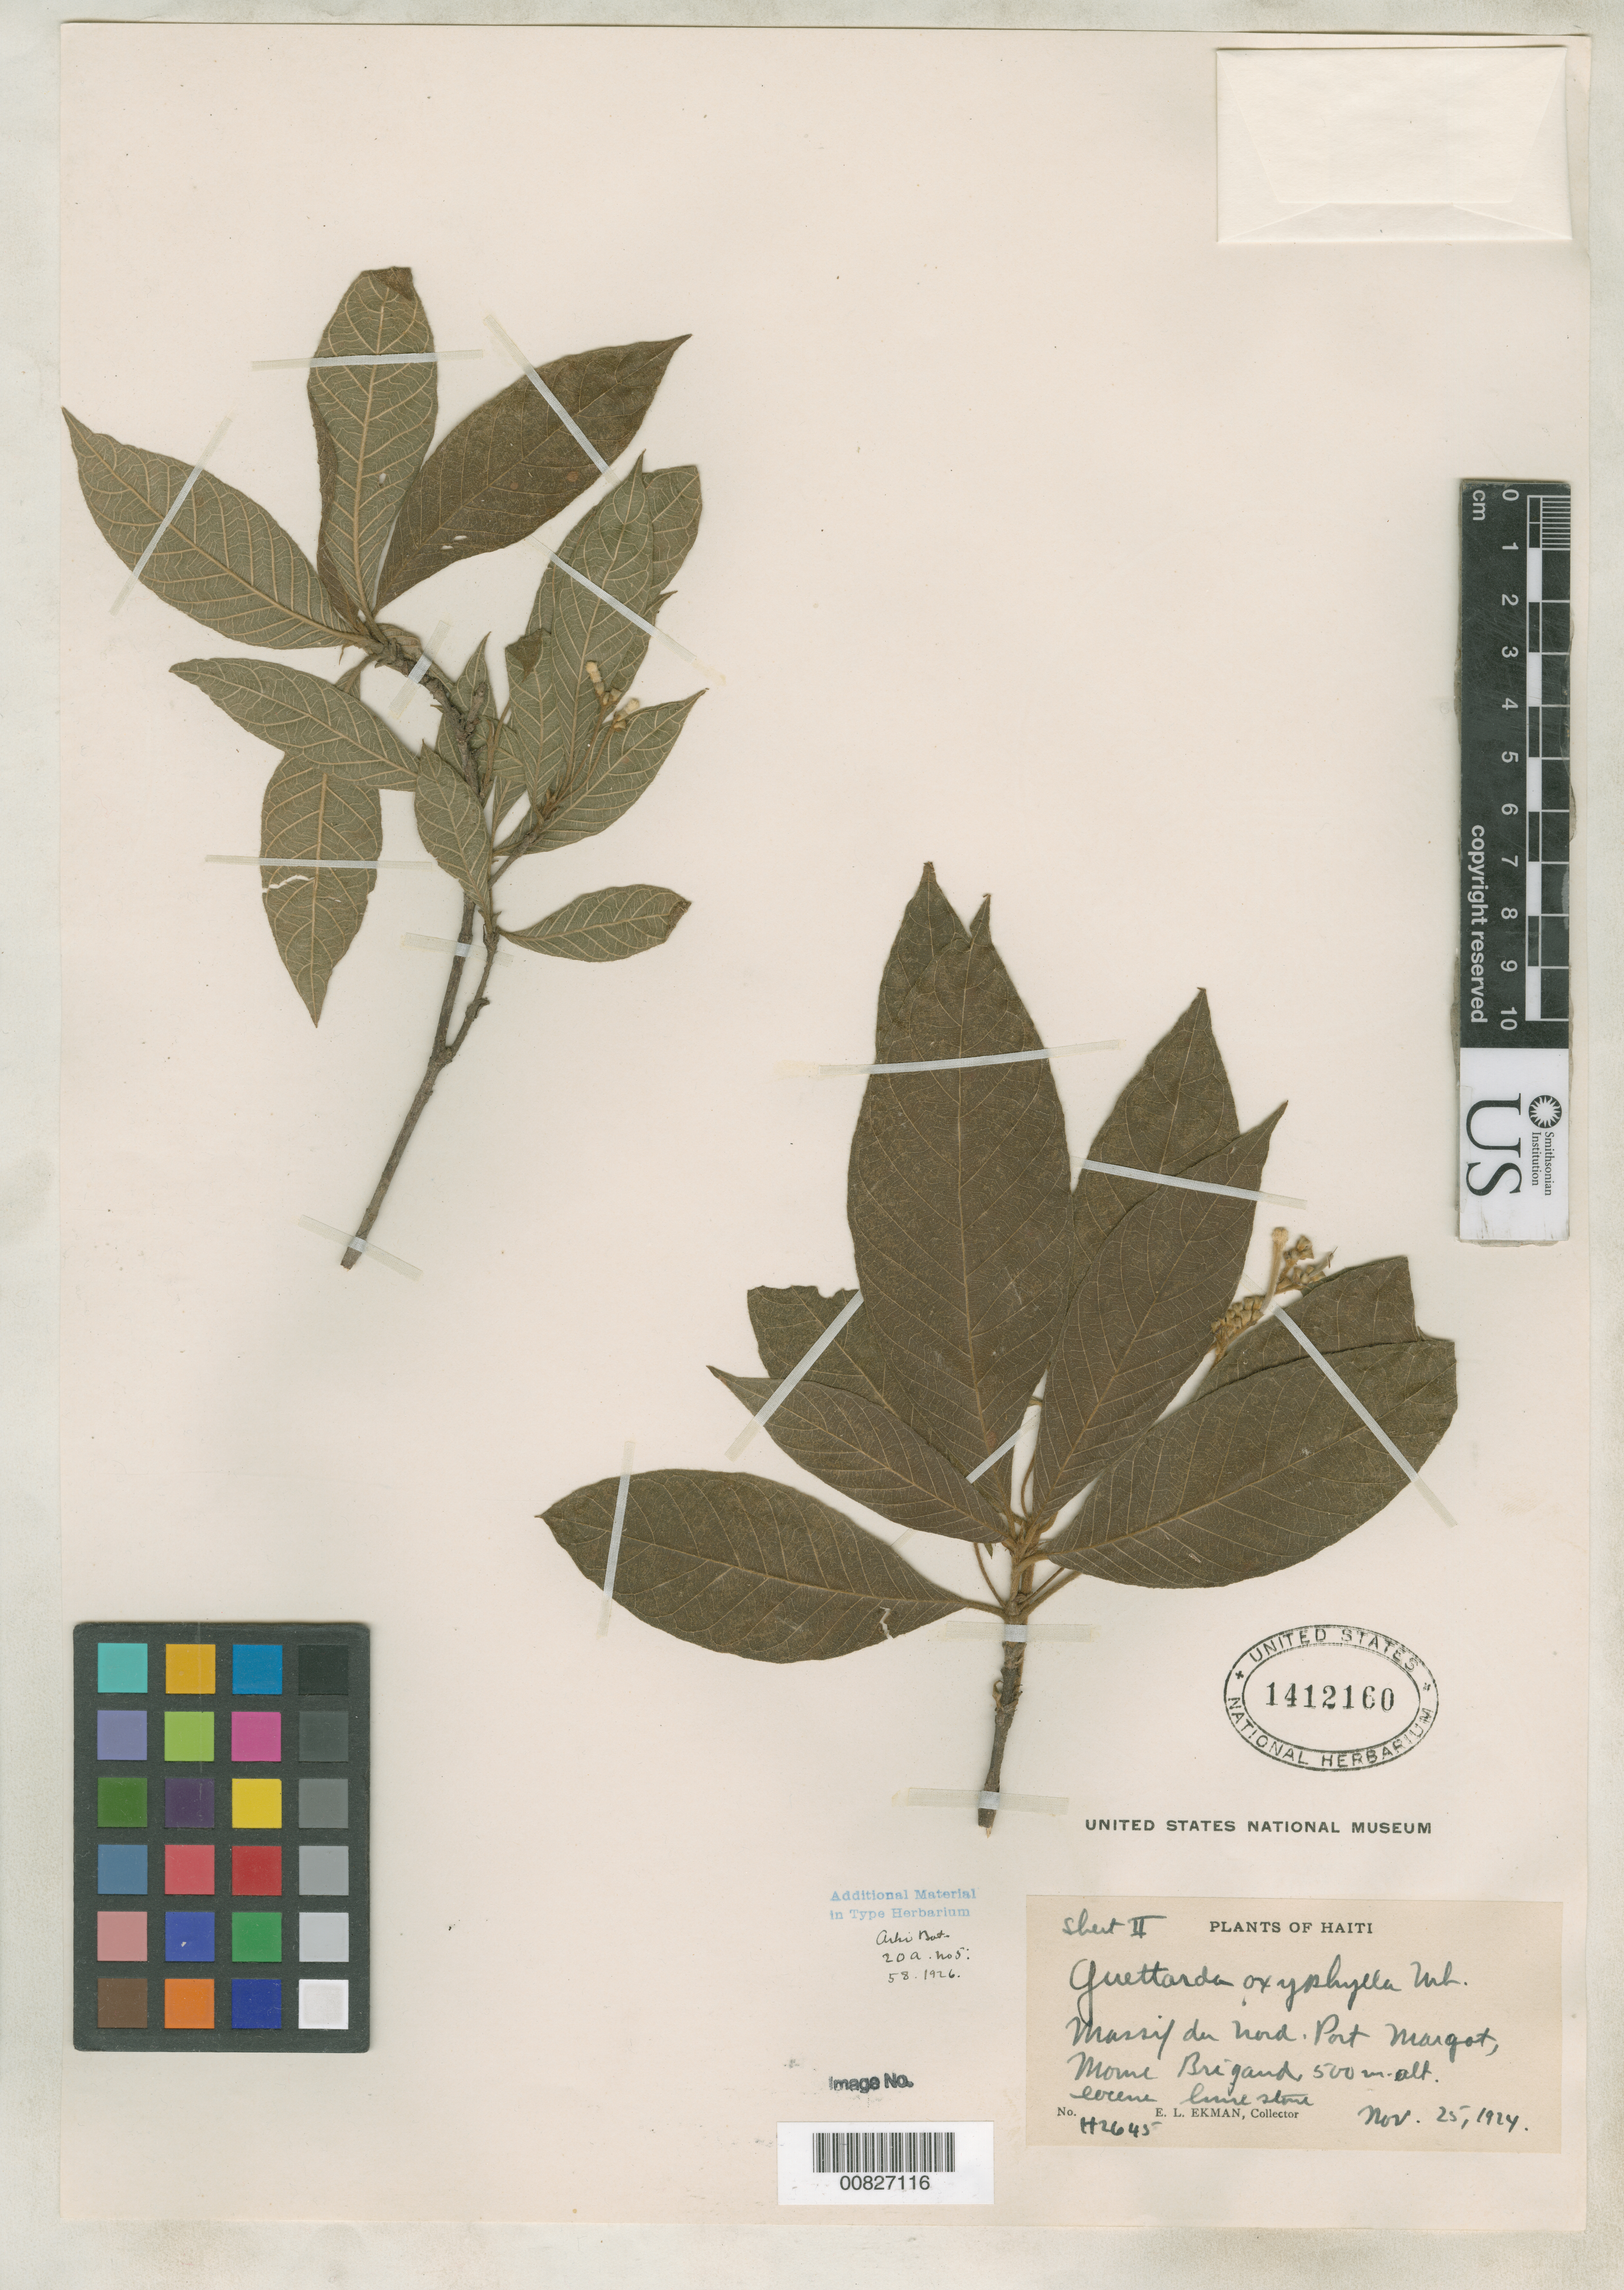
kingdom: Plantae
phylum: Tracheophyta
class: Magnoliopsida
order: Gentianales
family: Rubiaceae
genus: Guettarda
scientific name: Guettarda oxyphylla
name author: Urb.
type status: Isotype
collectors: E. L. Ekman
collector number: H 2645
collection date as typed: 25 Nov 1924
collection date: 1924-11-25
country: Haiti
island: Hispaniola Island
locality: Massif du Nord. Port Margot, Morne Brigand.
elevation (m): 500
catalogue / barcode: US 1412160